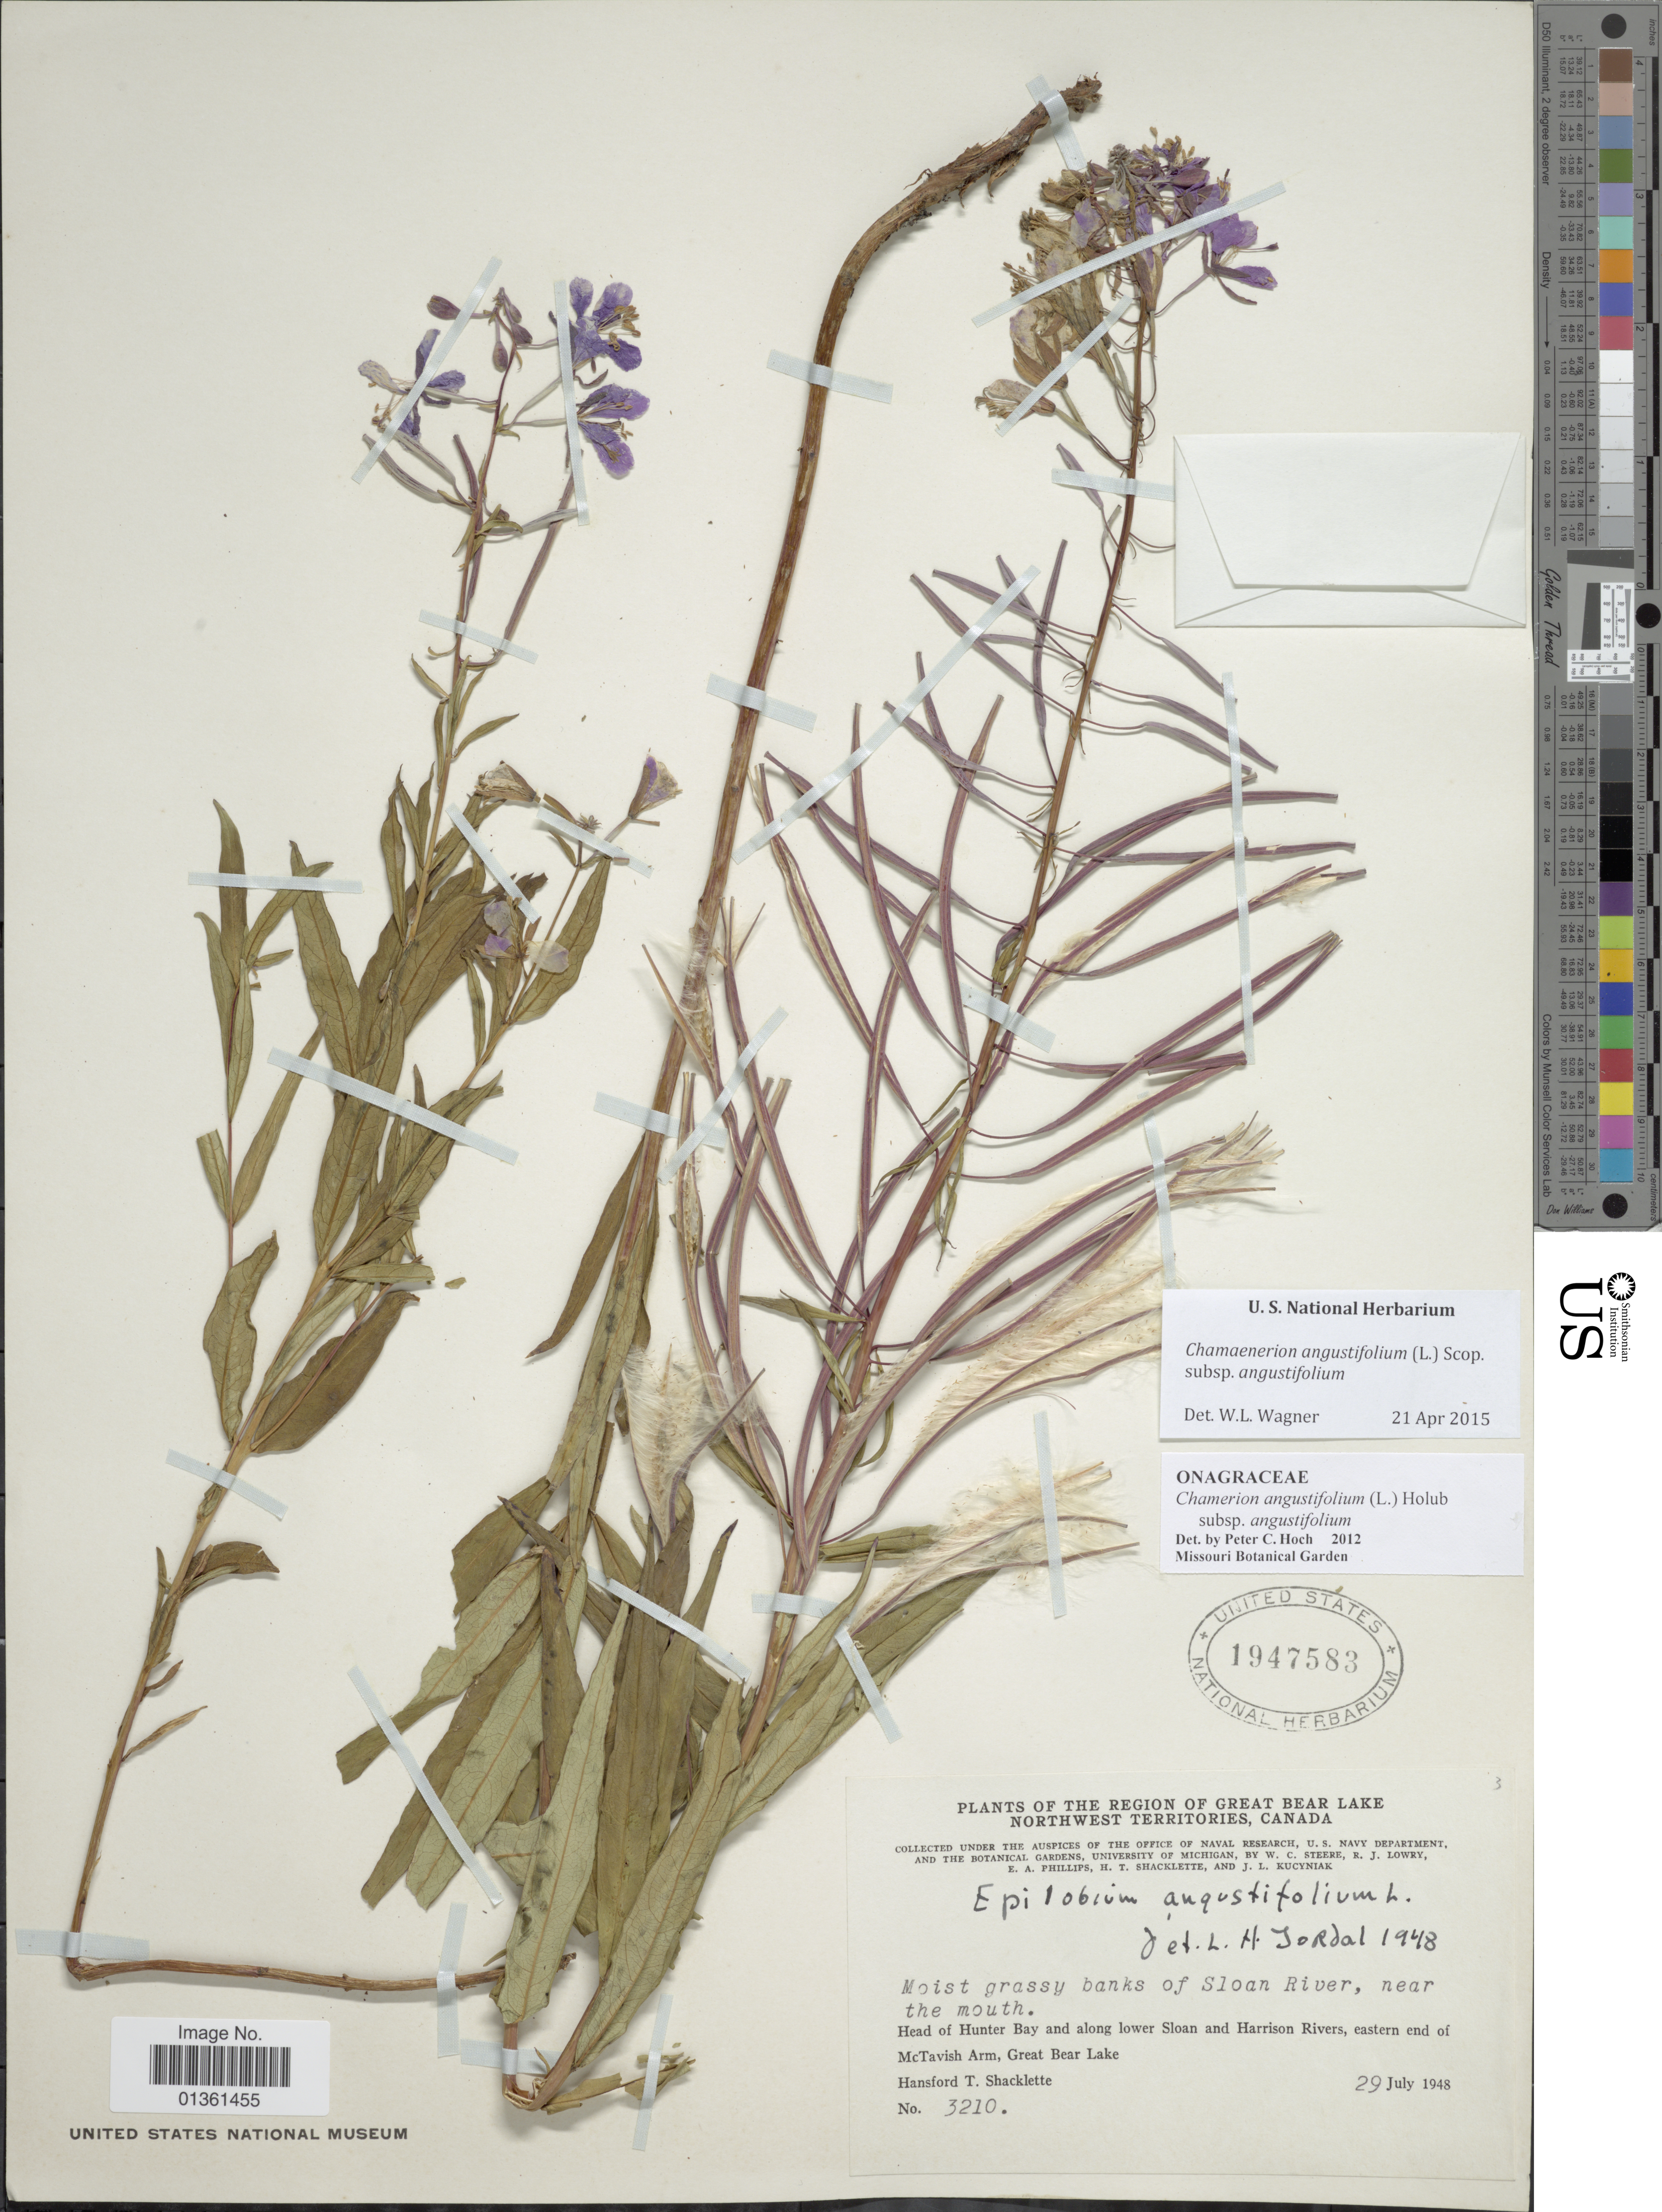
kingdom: Plantae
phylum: Tracheophyta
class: Magnoliopsida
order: Myrtales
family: Onagraceae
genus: Chamaenerion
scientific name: Chamaenerion angustifolium subsp. angustifolium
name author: (L.) Scop.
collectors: H. Shacklette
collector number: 3210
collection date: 1948-07-29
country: Canada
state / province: Northwest Territories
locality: Region of Great Bear Lake. Moist grassy banks of Sloan River, near the mouth. Head of Hunter Bay and along lower Sloan and Harrison Rivers, eastern end of McTavish Arm.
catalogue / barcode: US 1947583